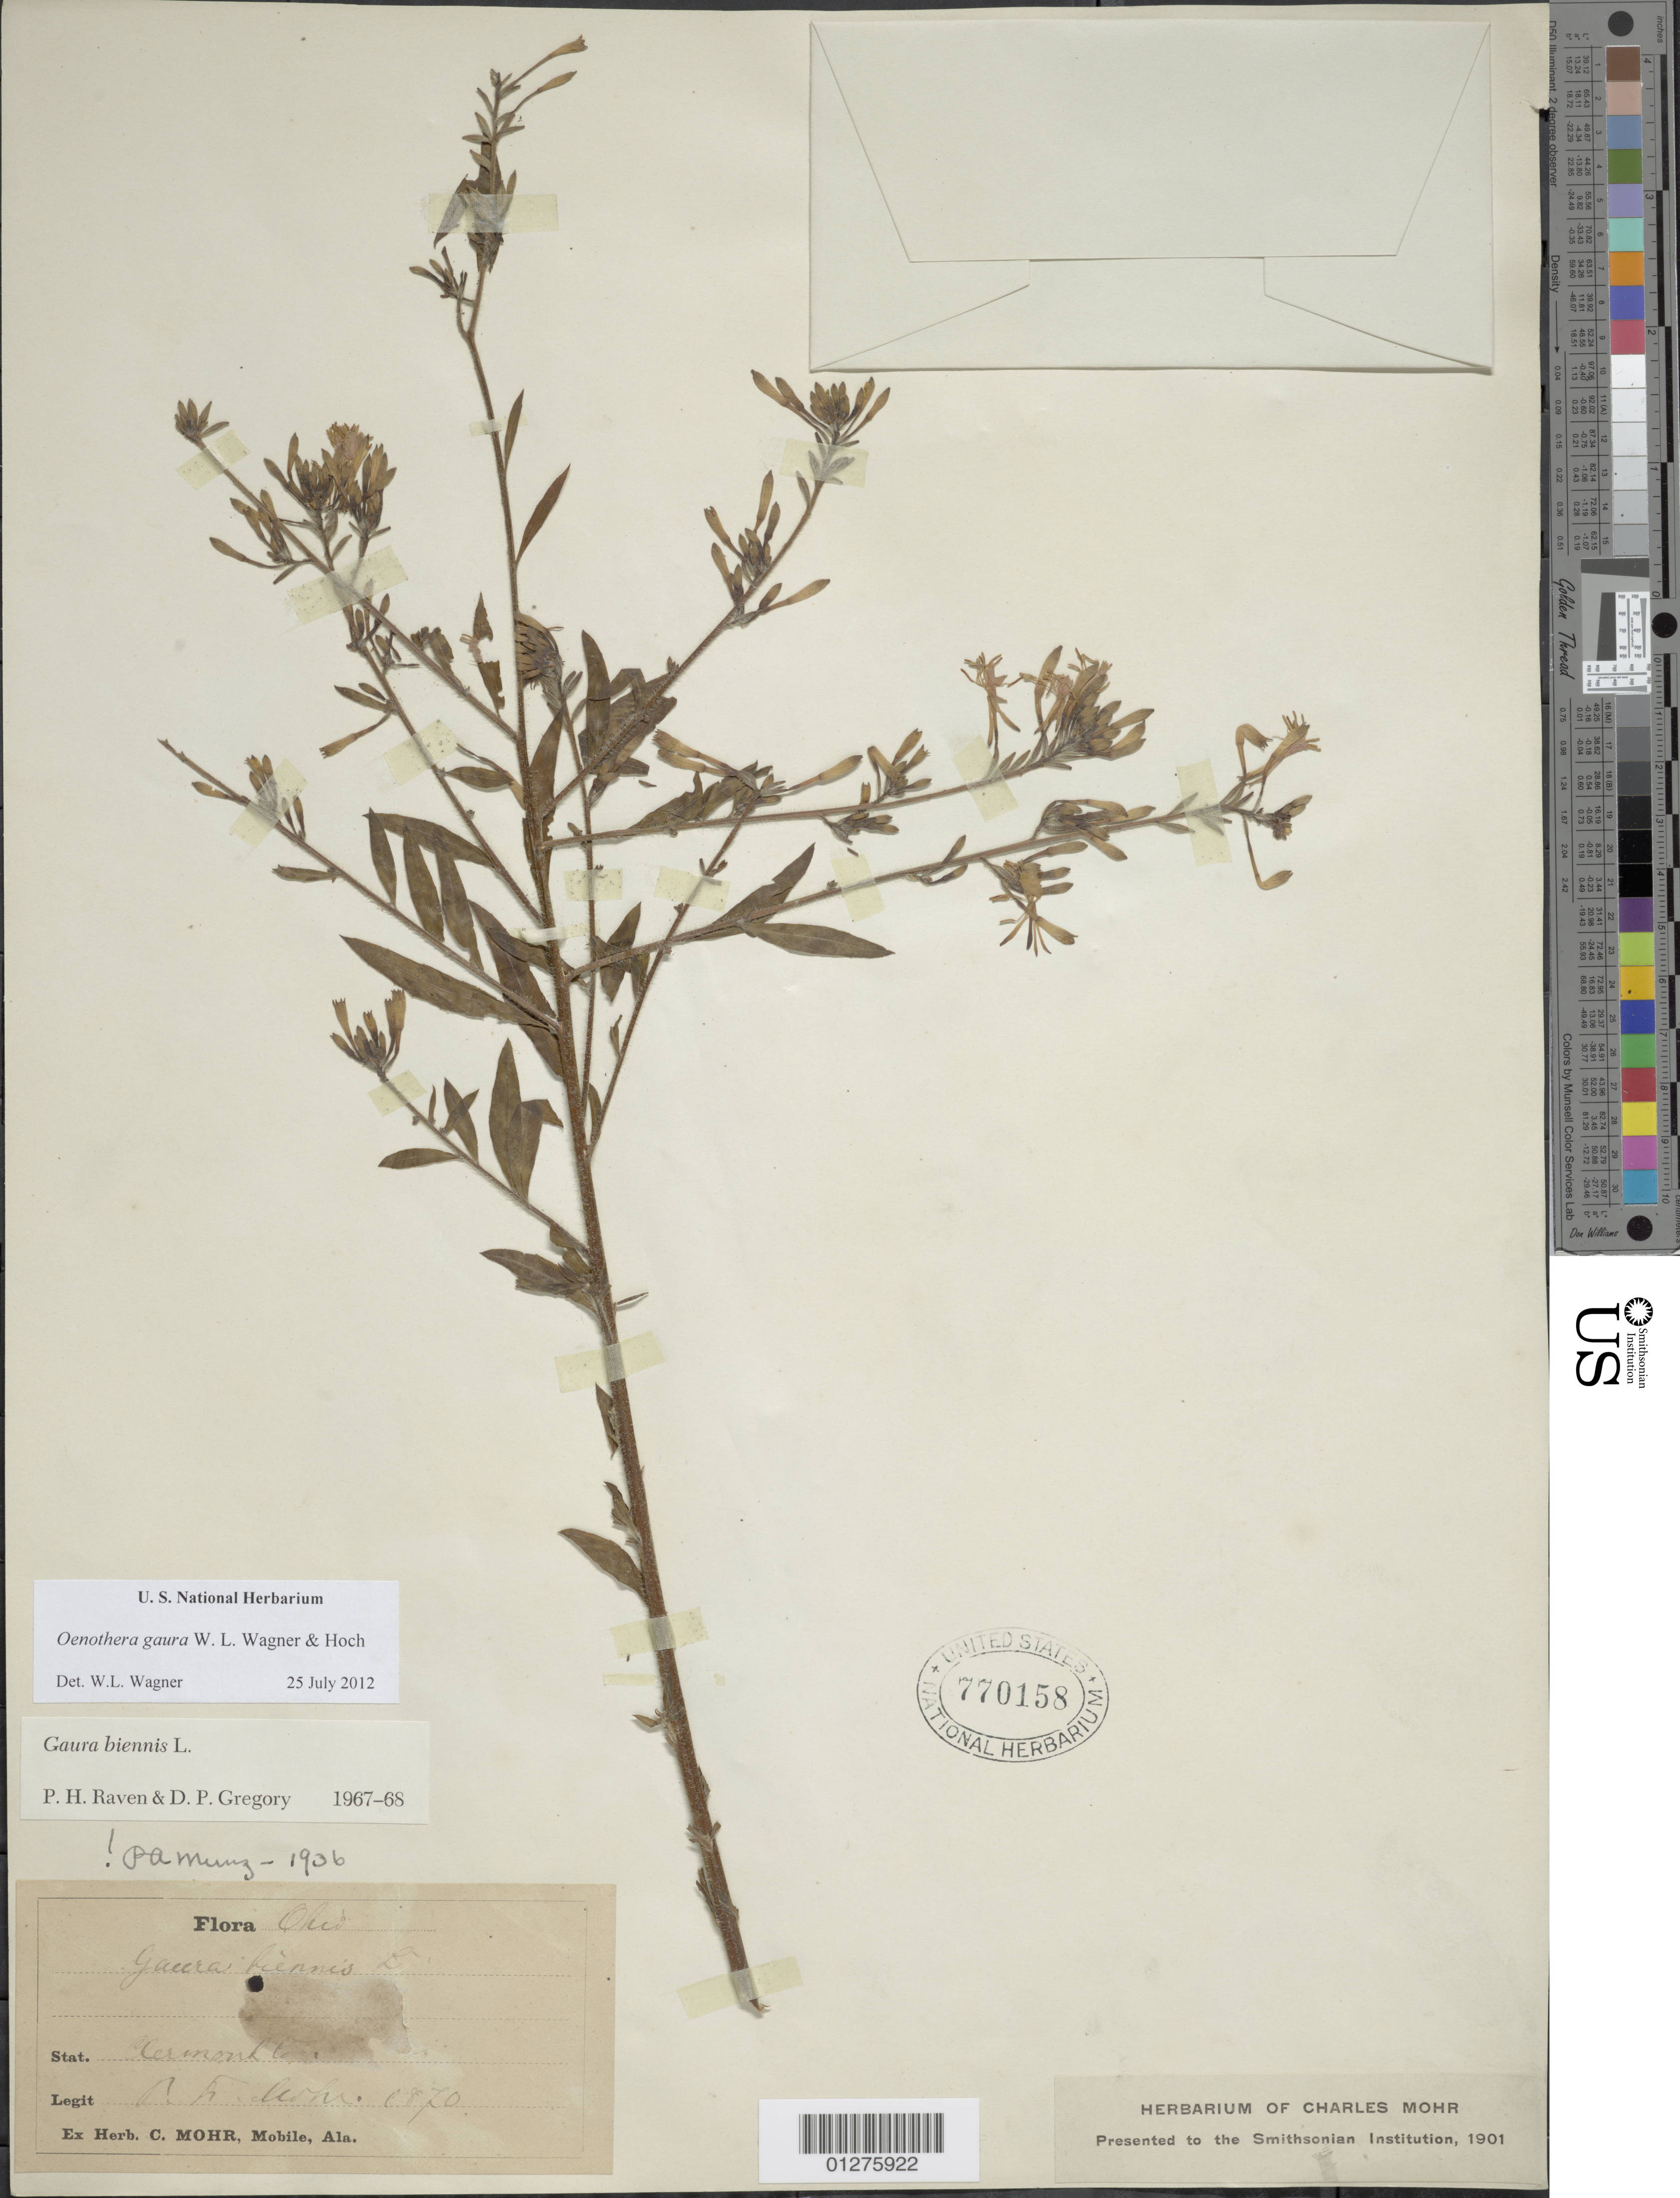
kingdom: Plantae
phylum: Tracheophyta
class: Magnoliopsida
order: Myrtales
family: Onagraceae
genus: Oenothera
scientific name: Oenothera gaura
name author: W.L. Wagner & Hoch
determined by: Wagner, W. L., (BOT), Smithsonian Institution - National Museum of Natural History (UNITED STATES)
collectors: C. T. Mohr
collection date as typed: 1870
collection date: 1870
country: United States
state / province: Ohio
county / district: Clermont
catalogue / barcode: US 770158